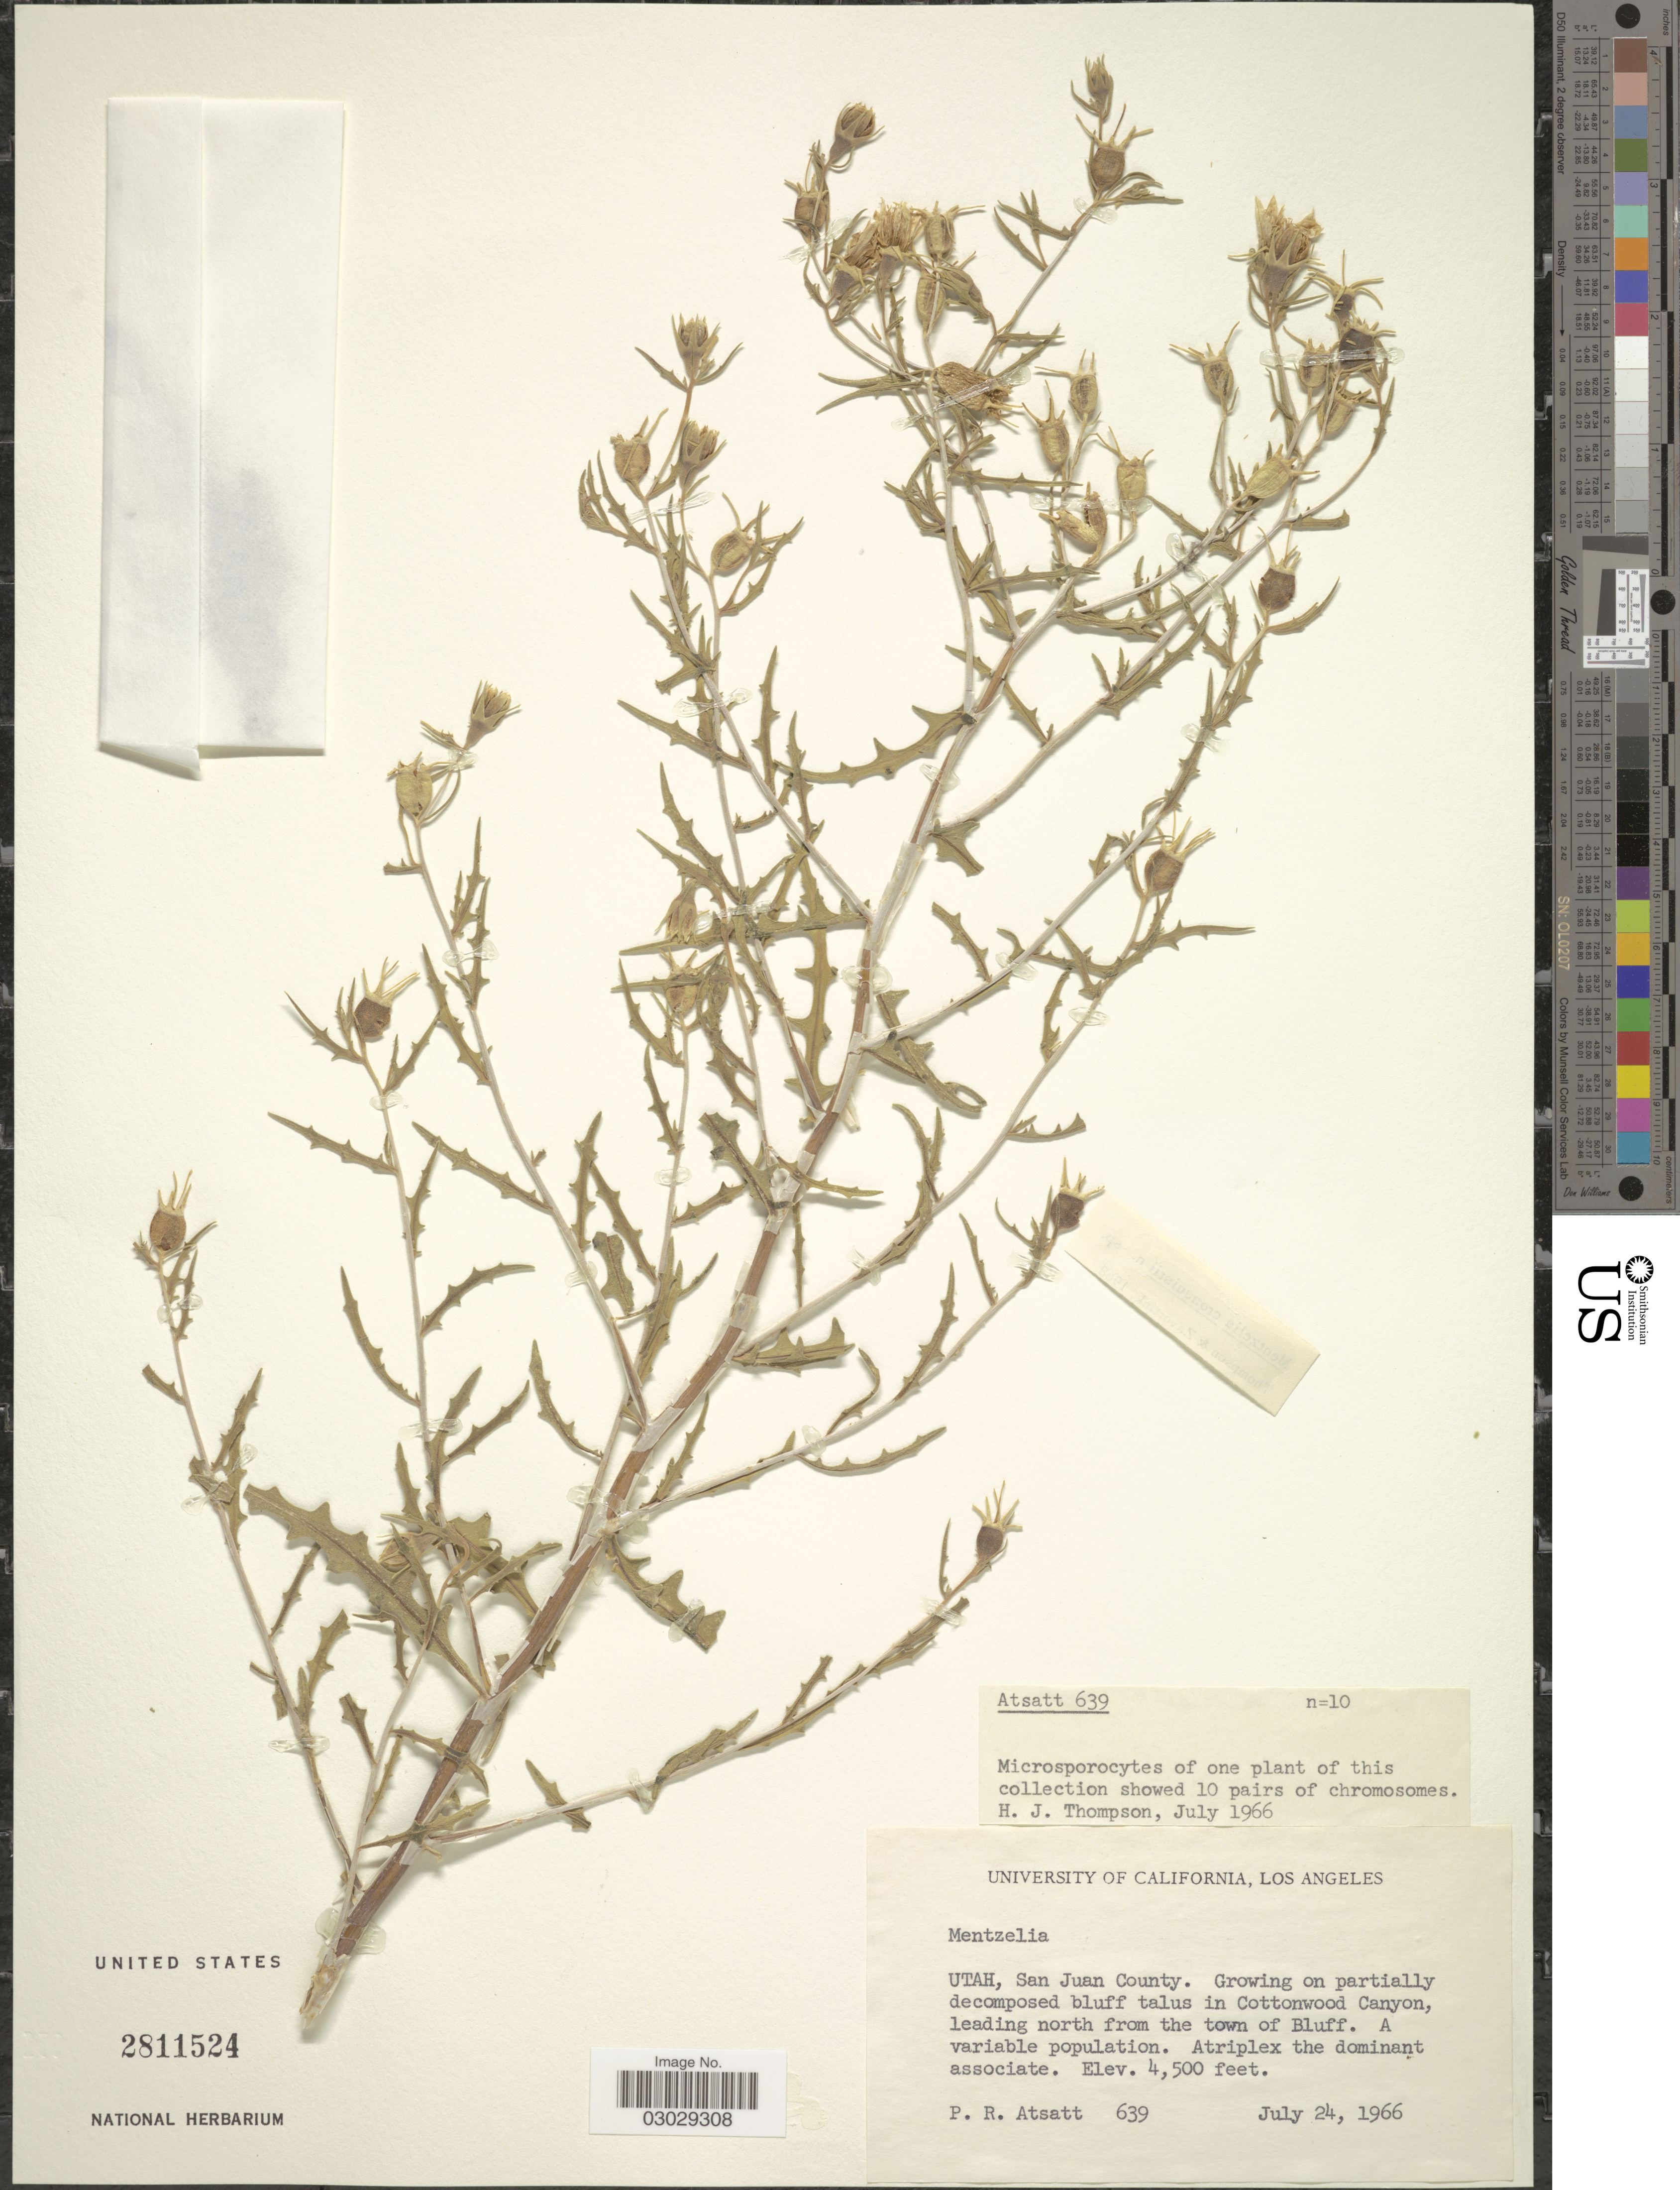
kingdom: Plantae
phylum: Tracheophyta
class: Magnoliopsida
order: Cornales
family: Loasaceae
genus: Mentzelia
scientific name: Mentzelia cronquistii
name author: H.J. Thomps. & Prigge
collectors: P. R. Atsatt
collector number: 639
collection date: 1966-07-24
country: United States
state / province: Utah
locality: San Juan County. Growing on partially decomposed bluff talus in Cottonwood Canyon, leading north from the town of Bluff.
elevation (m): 1372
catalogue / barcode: US 2811524